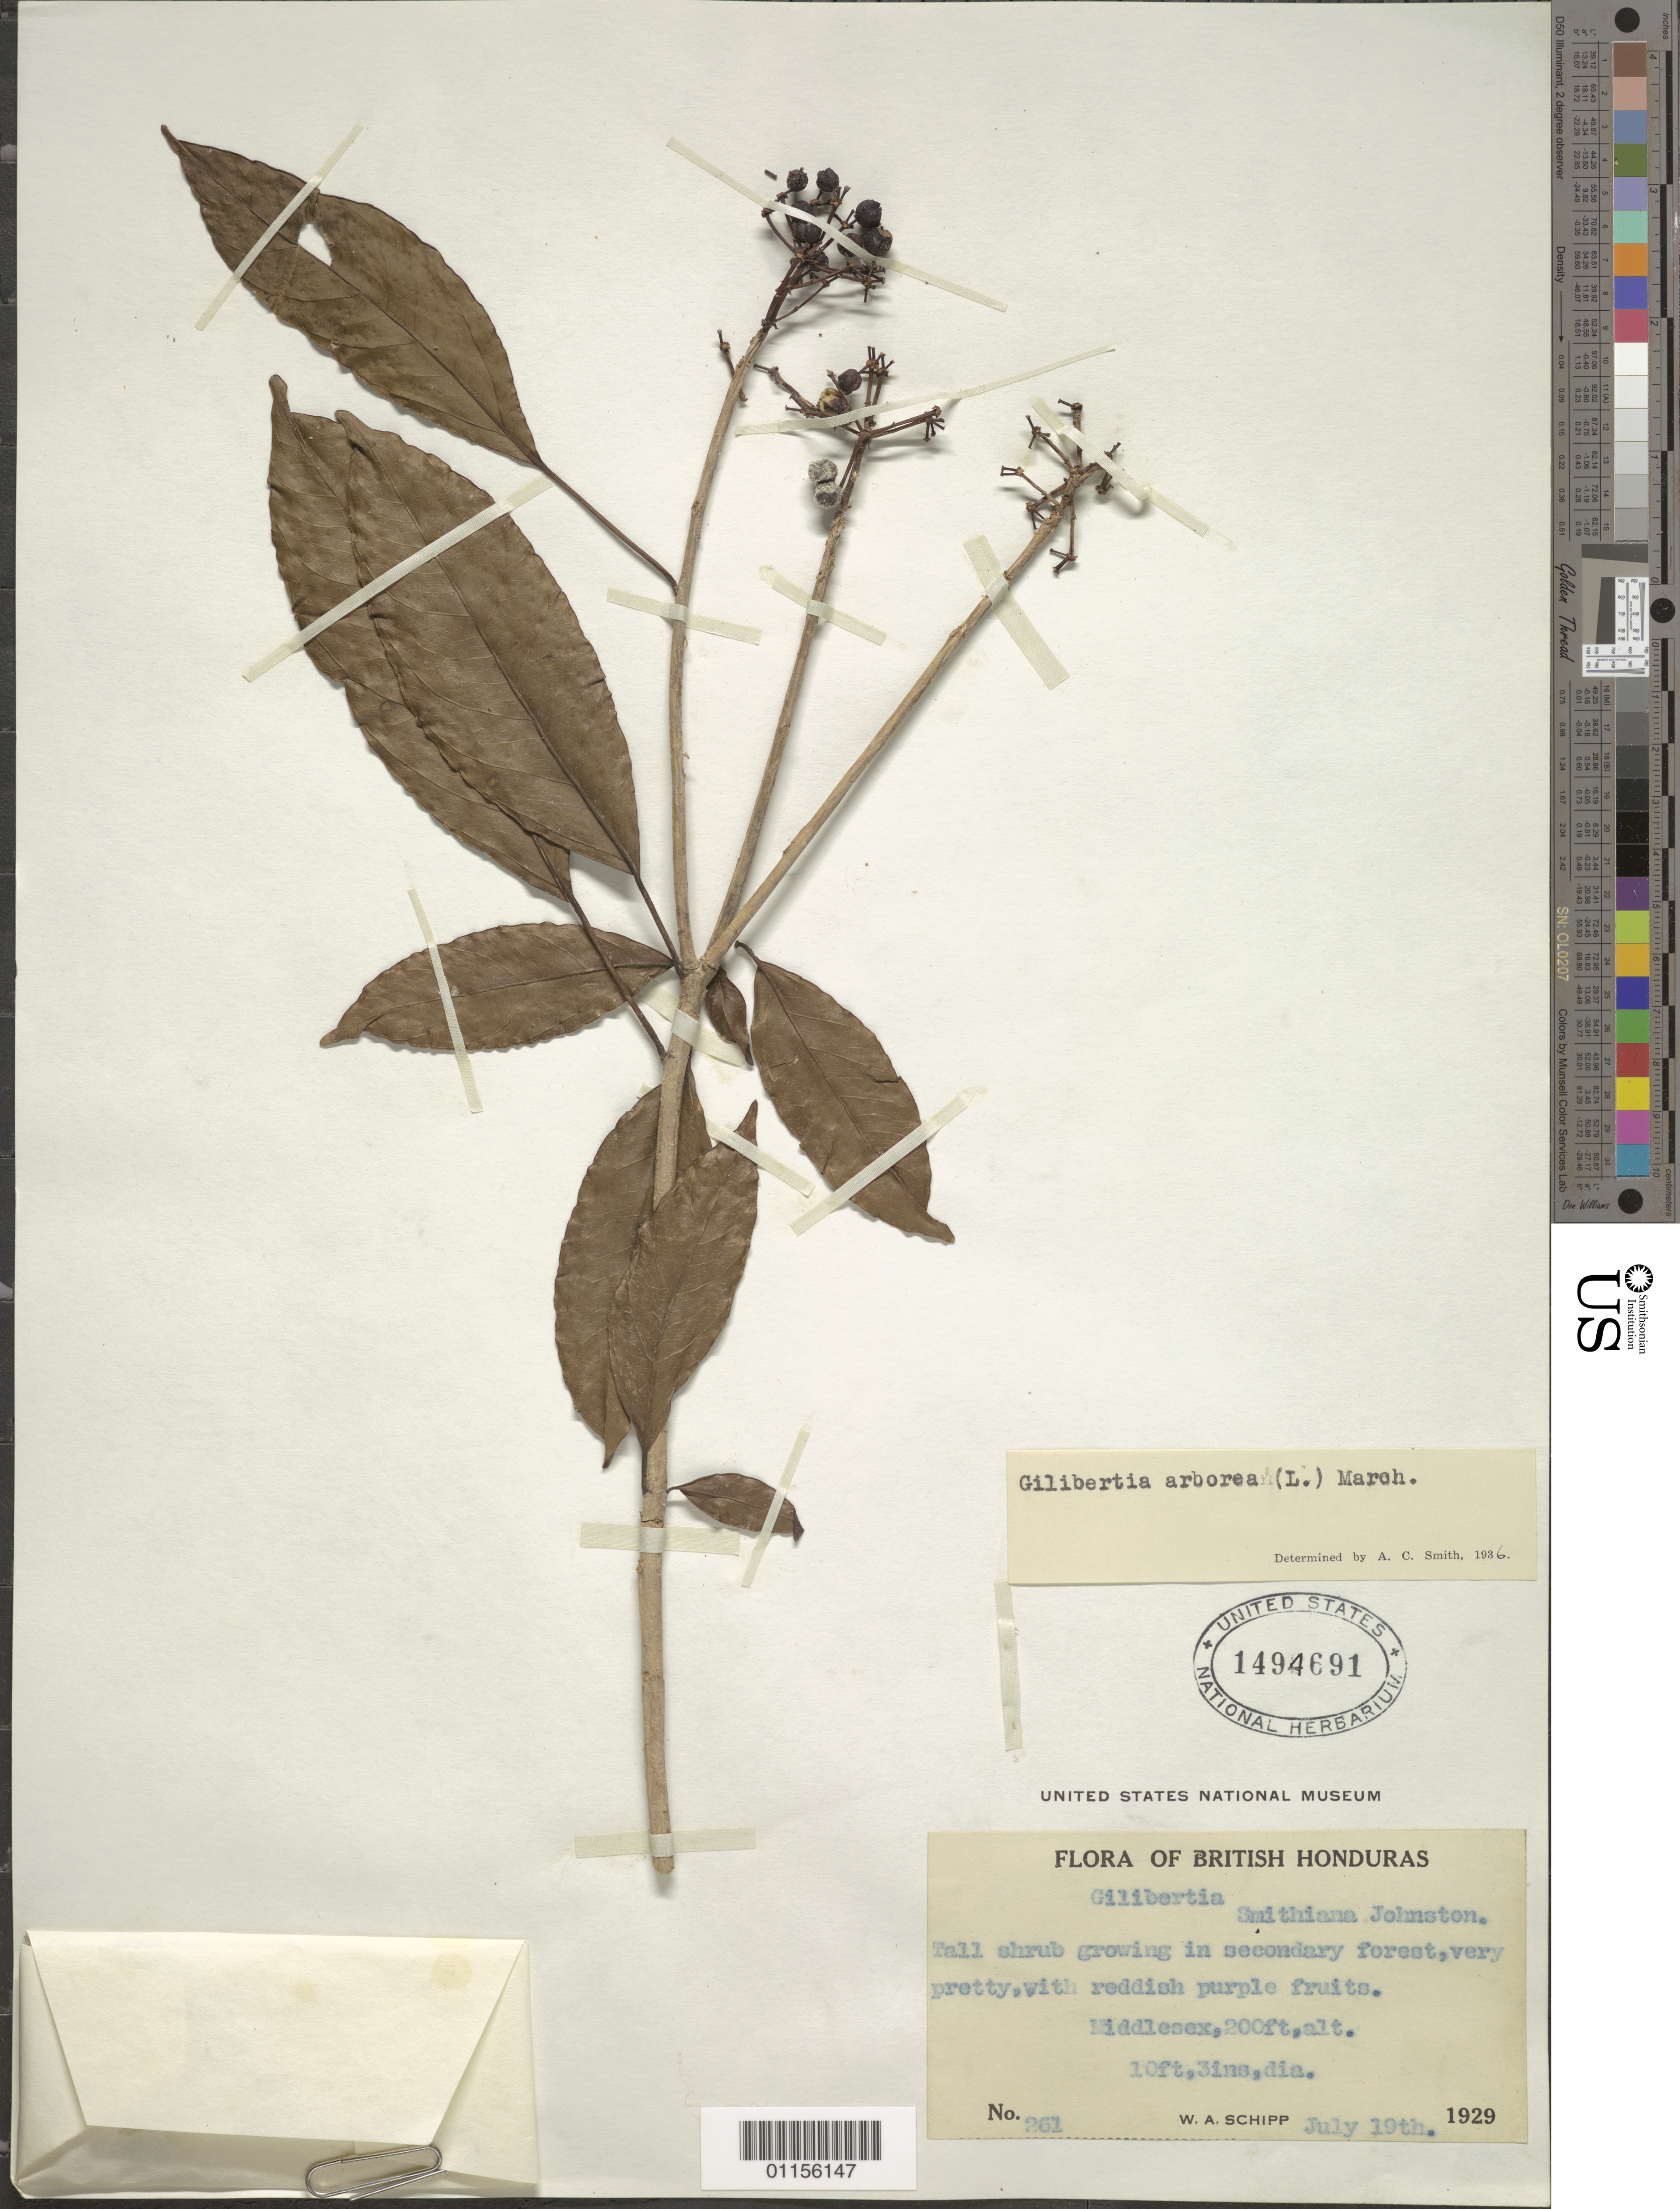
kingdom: Plantae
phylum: Tracheophyta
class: Magnoliopsida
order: Apiales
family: Araliaceae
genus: Dendropanax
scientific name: Dendropanax arboreus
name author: (L.) Decne. & Planch.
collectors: W. Schipp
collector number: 261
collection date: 1929-07-19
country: Belize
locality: Middlesex.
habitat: Tall shrub growing in secondary forest.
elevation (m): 61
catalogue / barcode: US 1494691